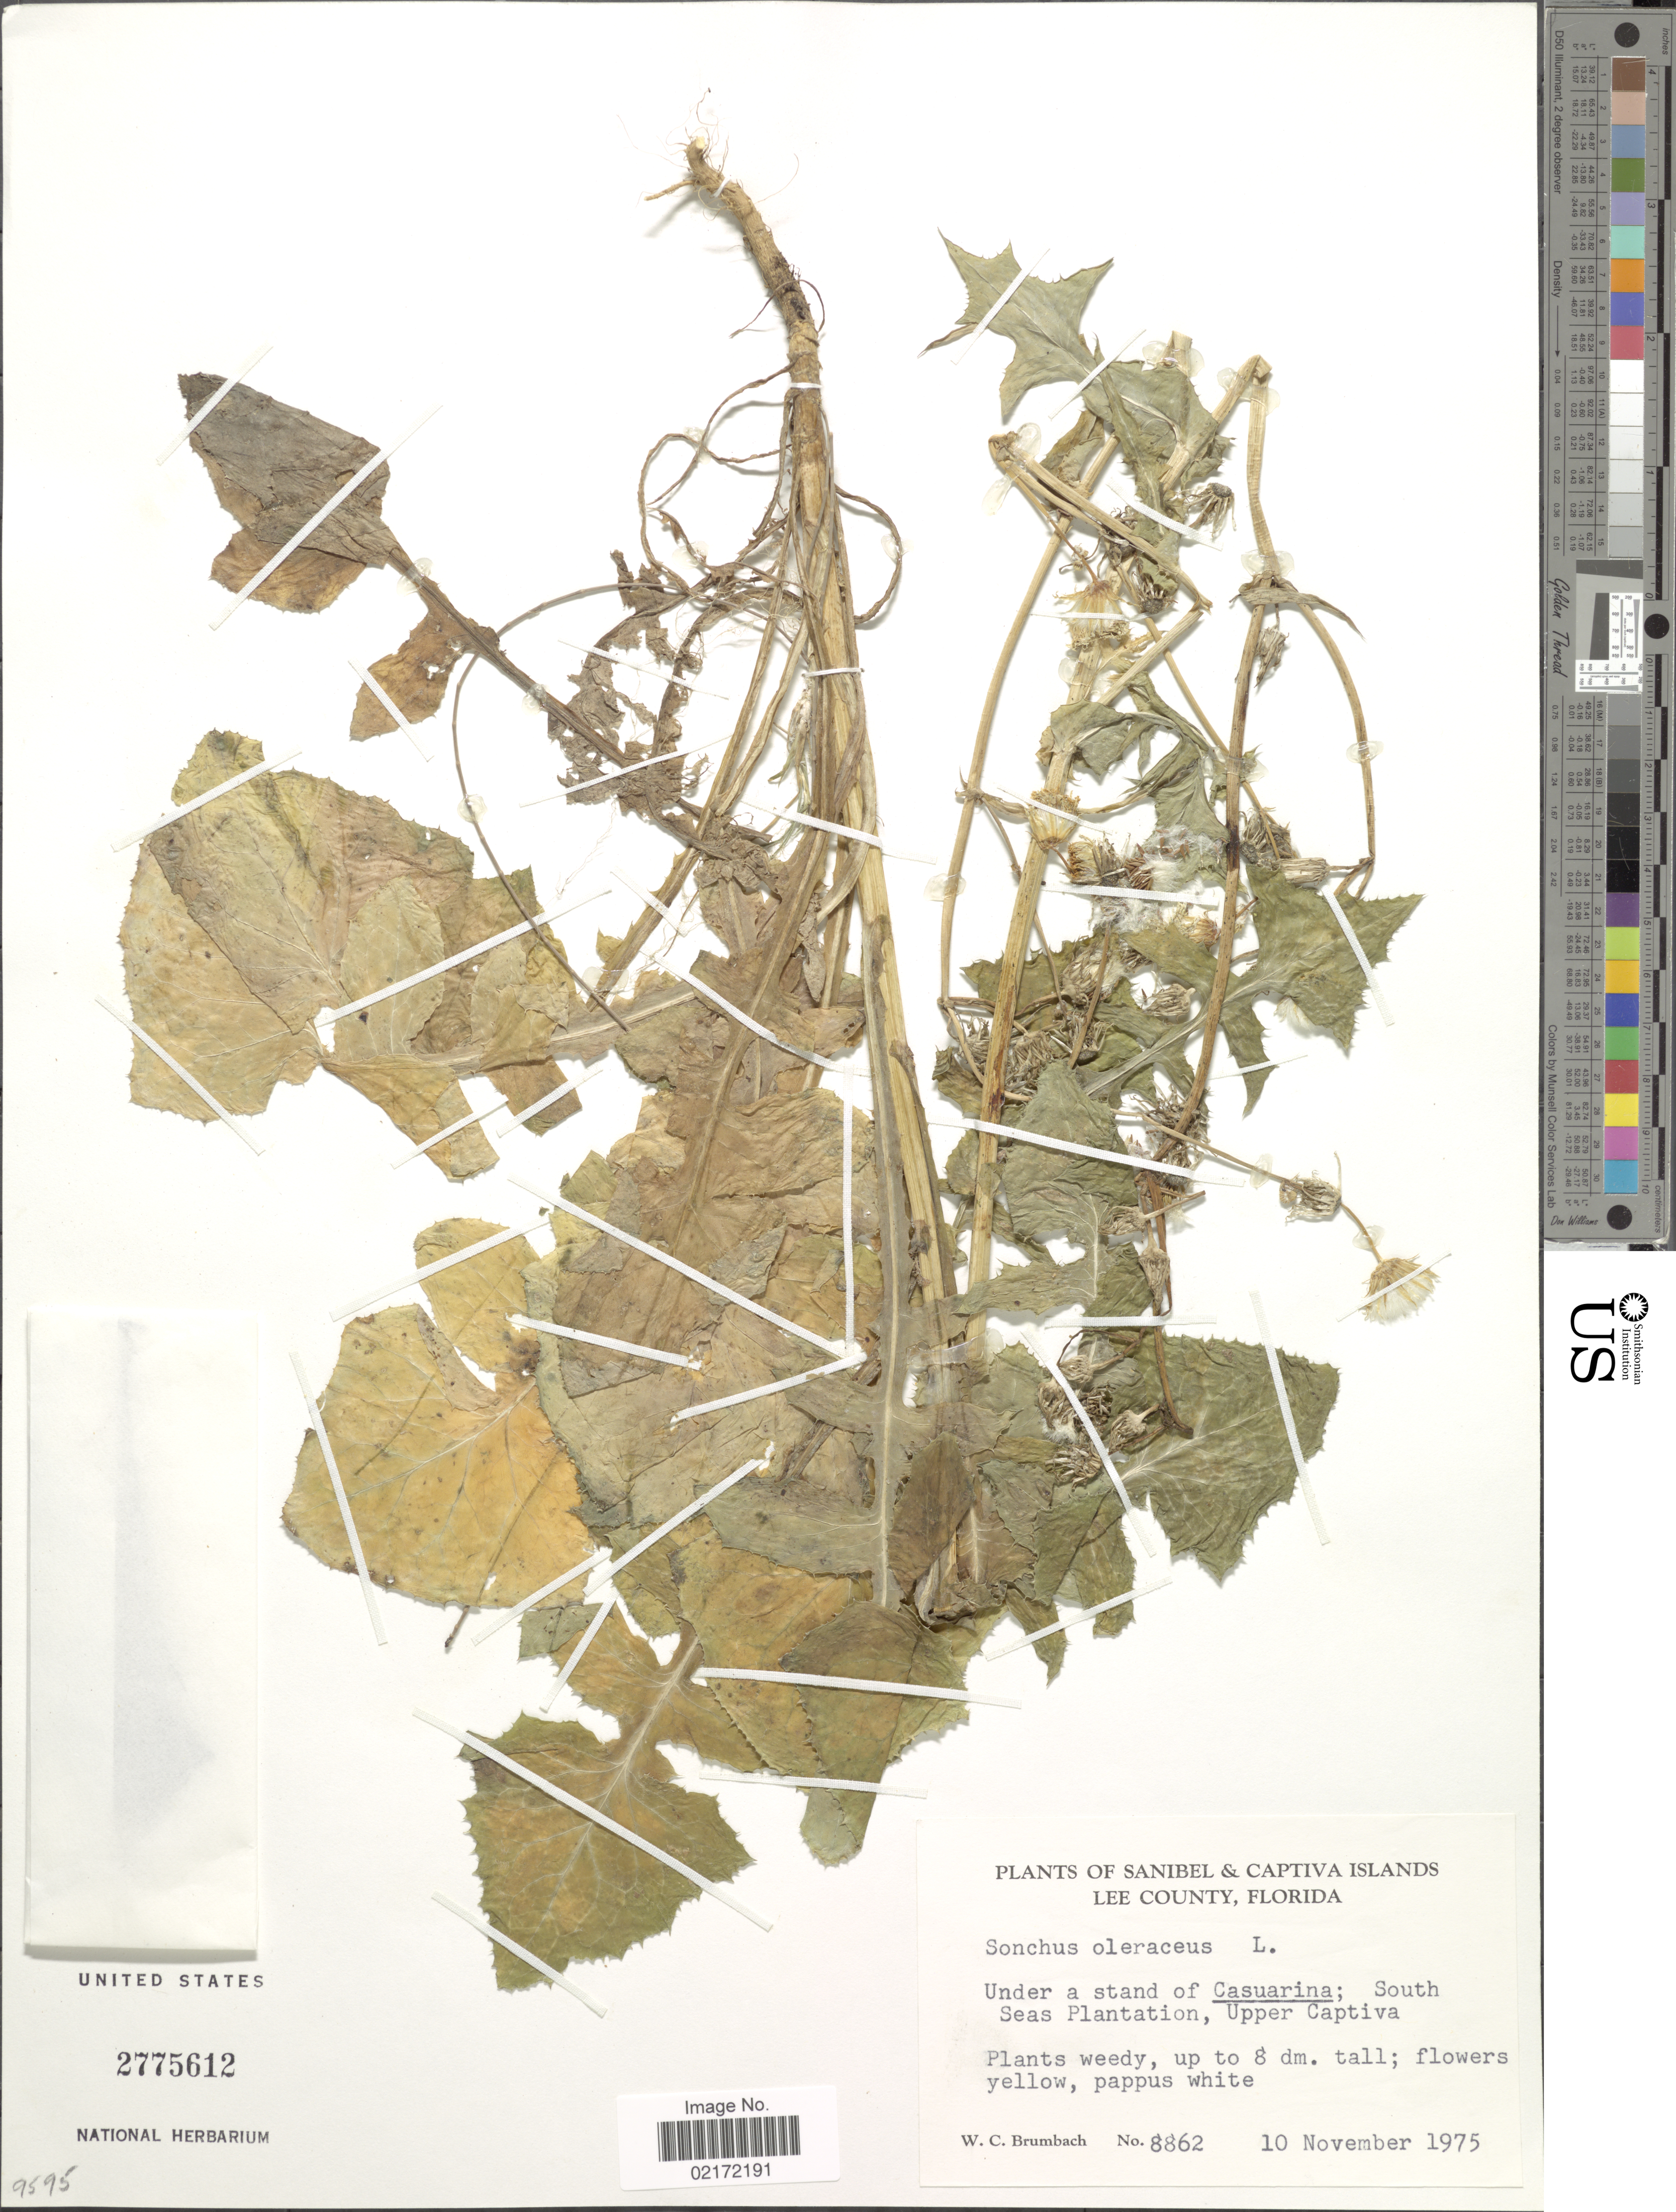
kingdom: Plantae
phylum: Tracheophyta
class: Magnoliopsida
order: Asterales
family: Asteraceae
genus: Sonchus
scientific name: Sonchus oleraceus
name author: L.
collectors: W. C. Brumbach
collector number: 8862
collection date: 1975-11-10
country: United States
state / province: Florida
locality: Sanibel & Captiva Islands. lee County, Florida. South Seas Plantation, Upper Captiva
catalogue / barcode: US 2775612